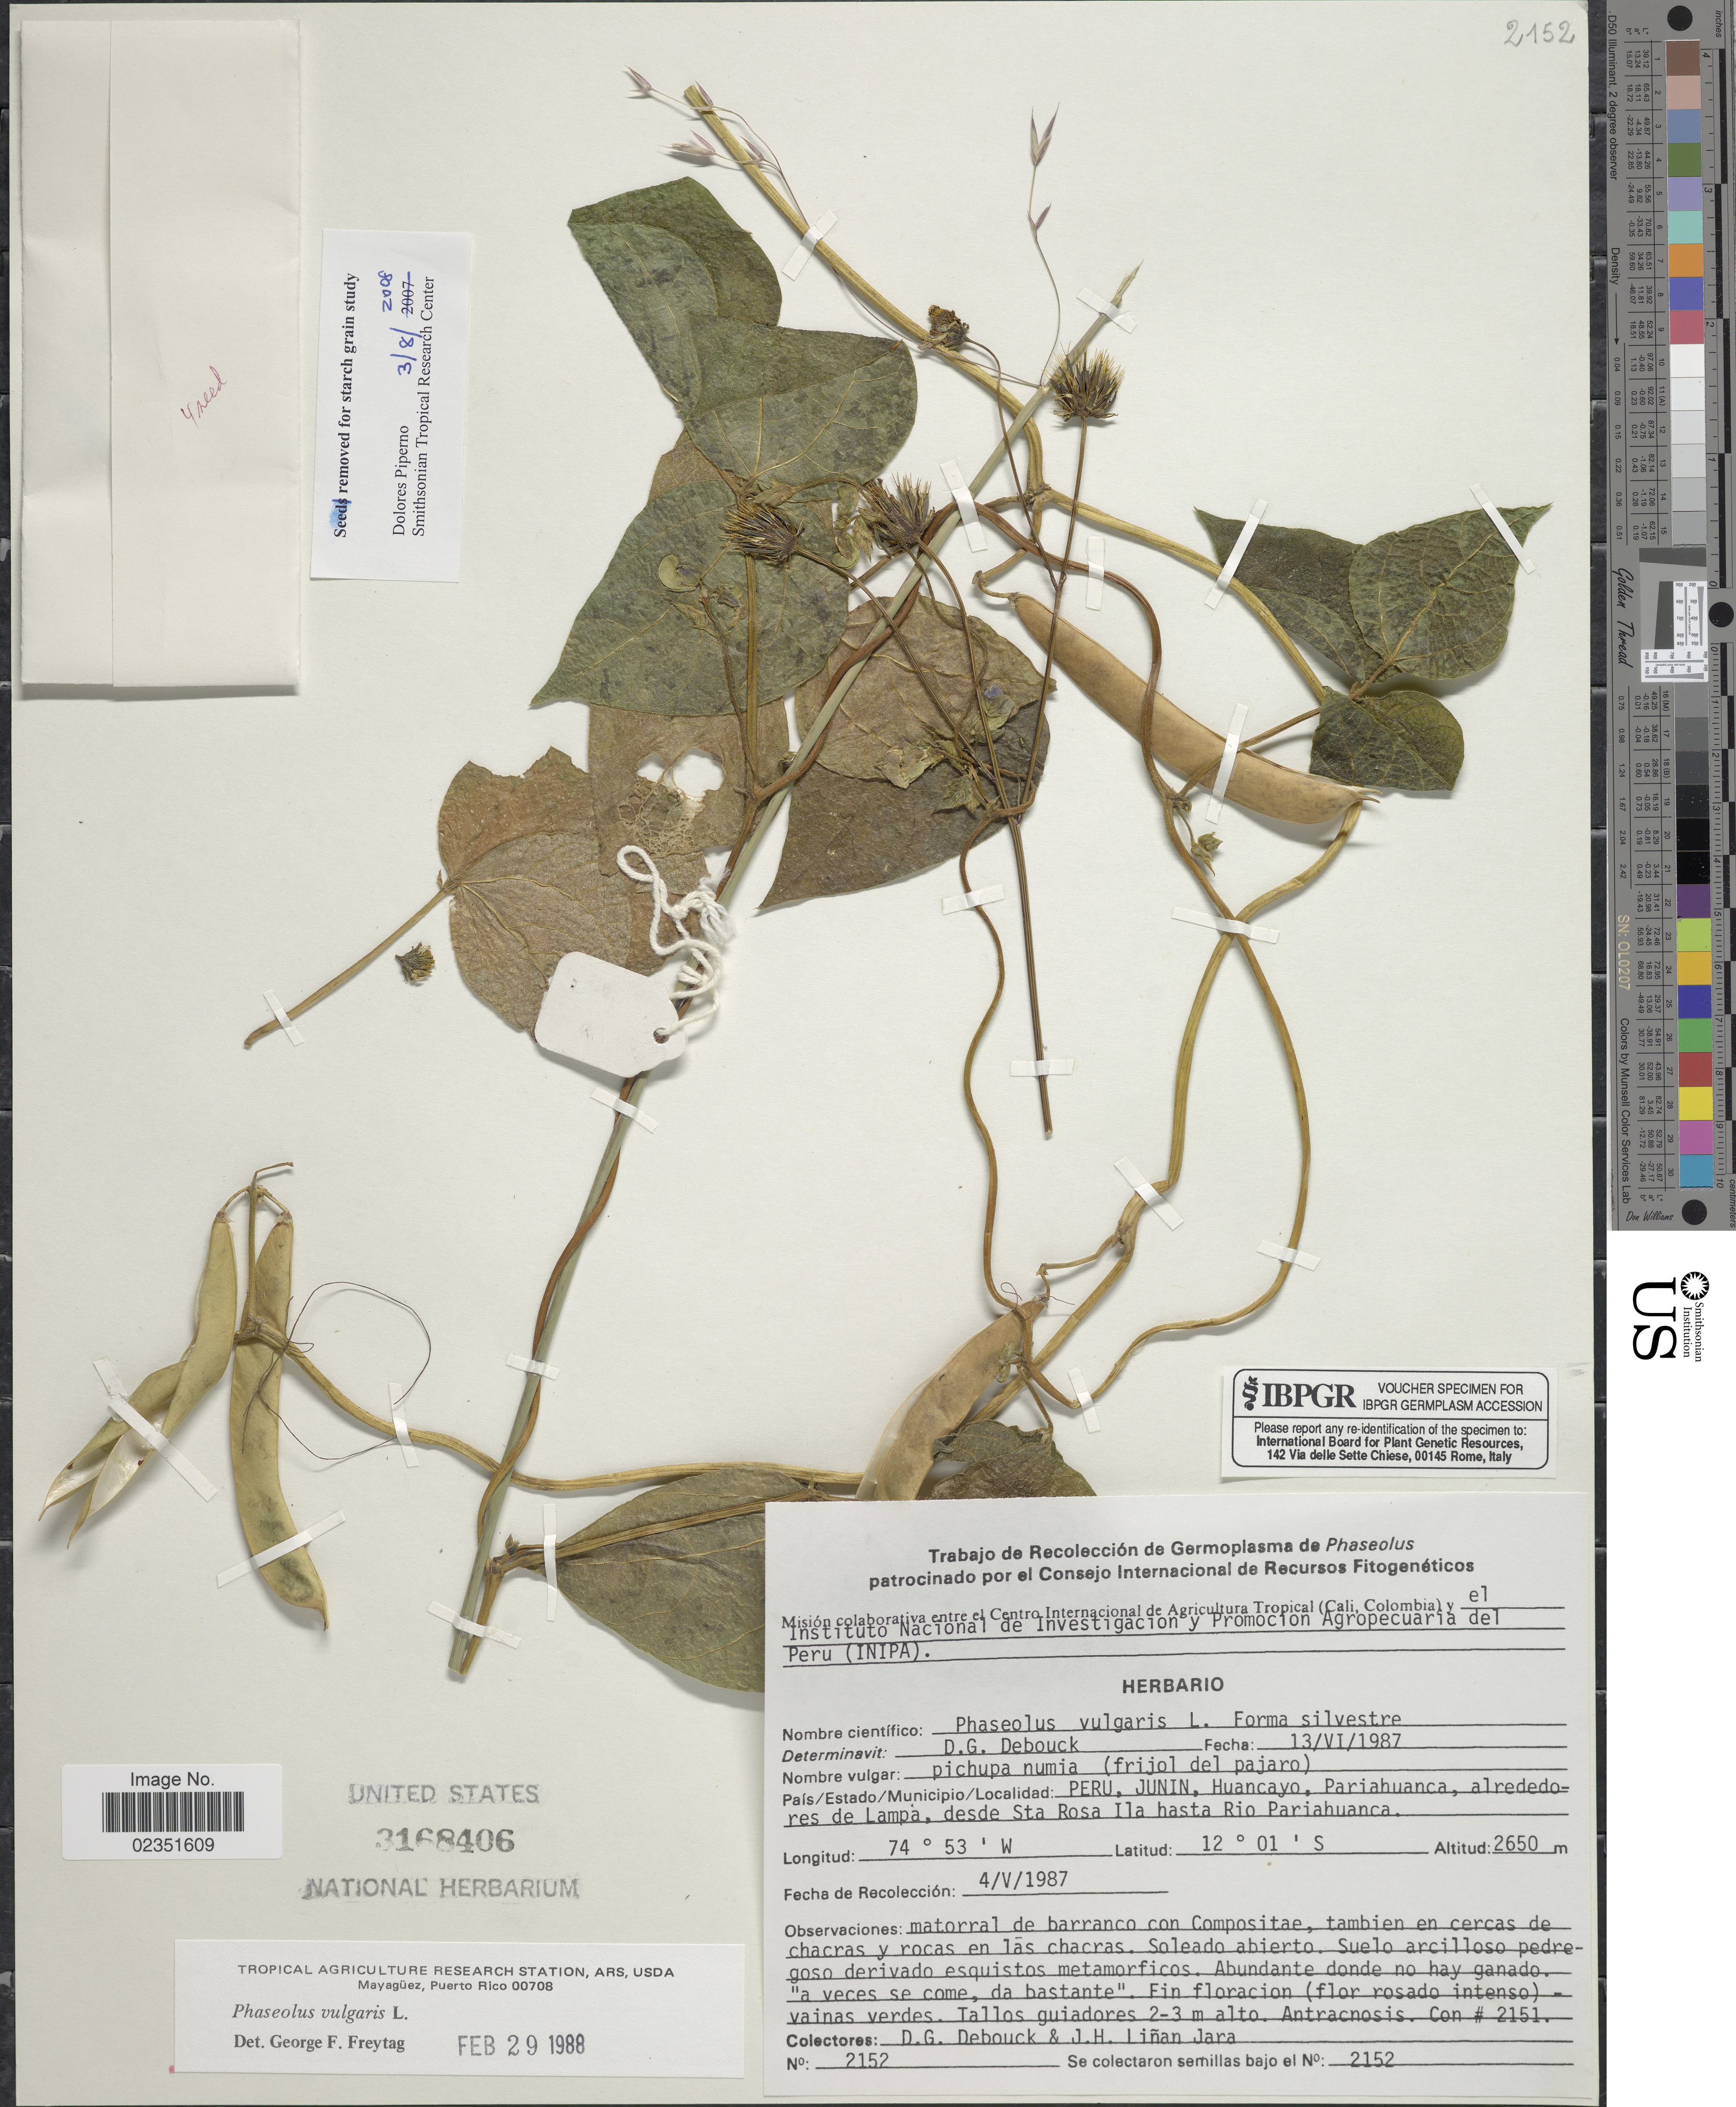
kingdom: Plantae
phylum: Tracheophyta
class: Magnoliopsida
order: Fabales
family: Fabaceae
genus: Phaseolus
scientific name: Phaseolus vulgaris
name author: L.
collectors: D. Debouck & J. Liñan Jara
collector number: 2152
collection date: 1987-05-04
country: Peru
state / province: Junín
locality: Huancayo, Pariahuanca, alrededores de Lampa, desde Sta Rosa Ila hasta Rio Pariahuanca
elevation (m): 2650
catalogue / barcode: US 3168406